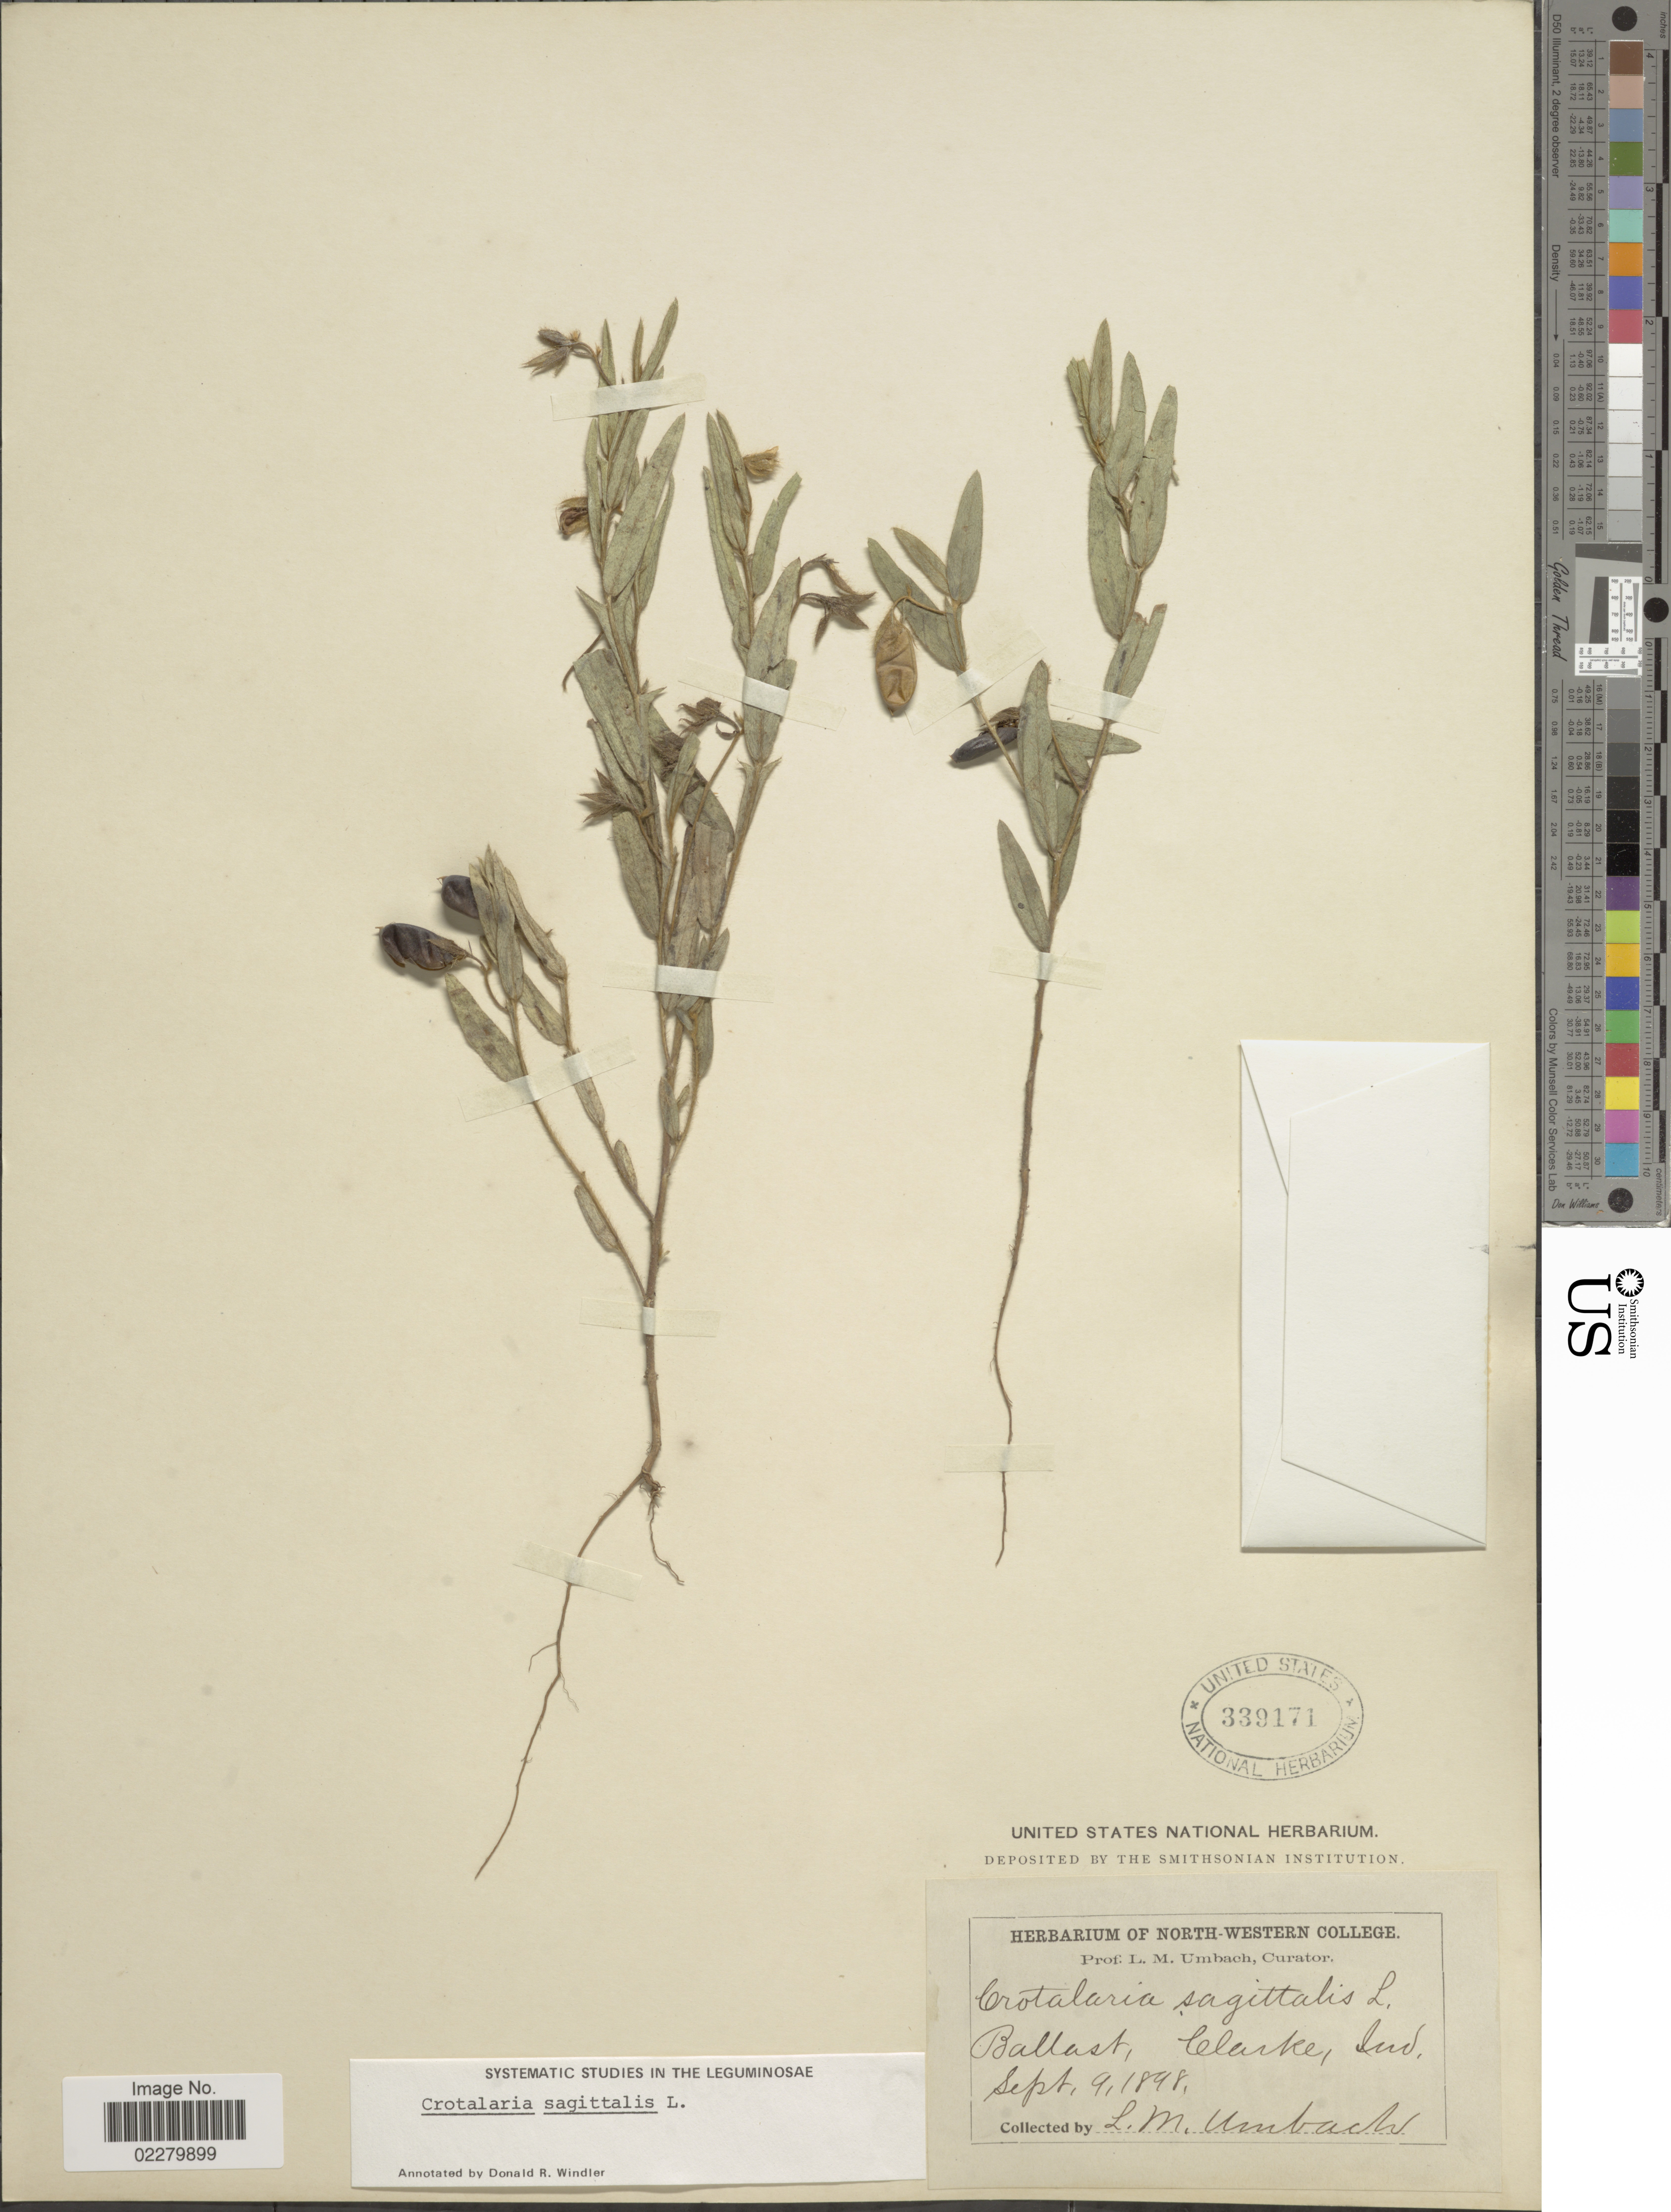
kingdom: Plantae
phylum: Tracheophyta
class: Magnoliopsida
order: Fabales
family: Fabaceae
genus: Crotalaria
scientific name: Crotalaria sagittalis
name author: L.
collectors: L. M. Umbach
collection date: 1898-09-09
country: United States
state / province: Indiana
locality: Ballast, Clarke, Ind.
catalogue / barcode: US 339171